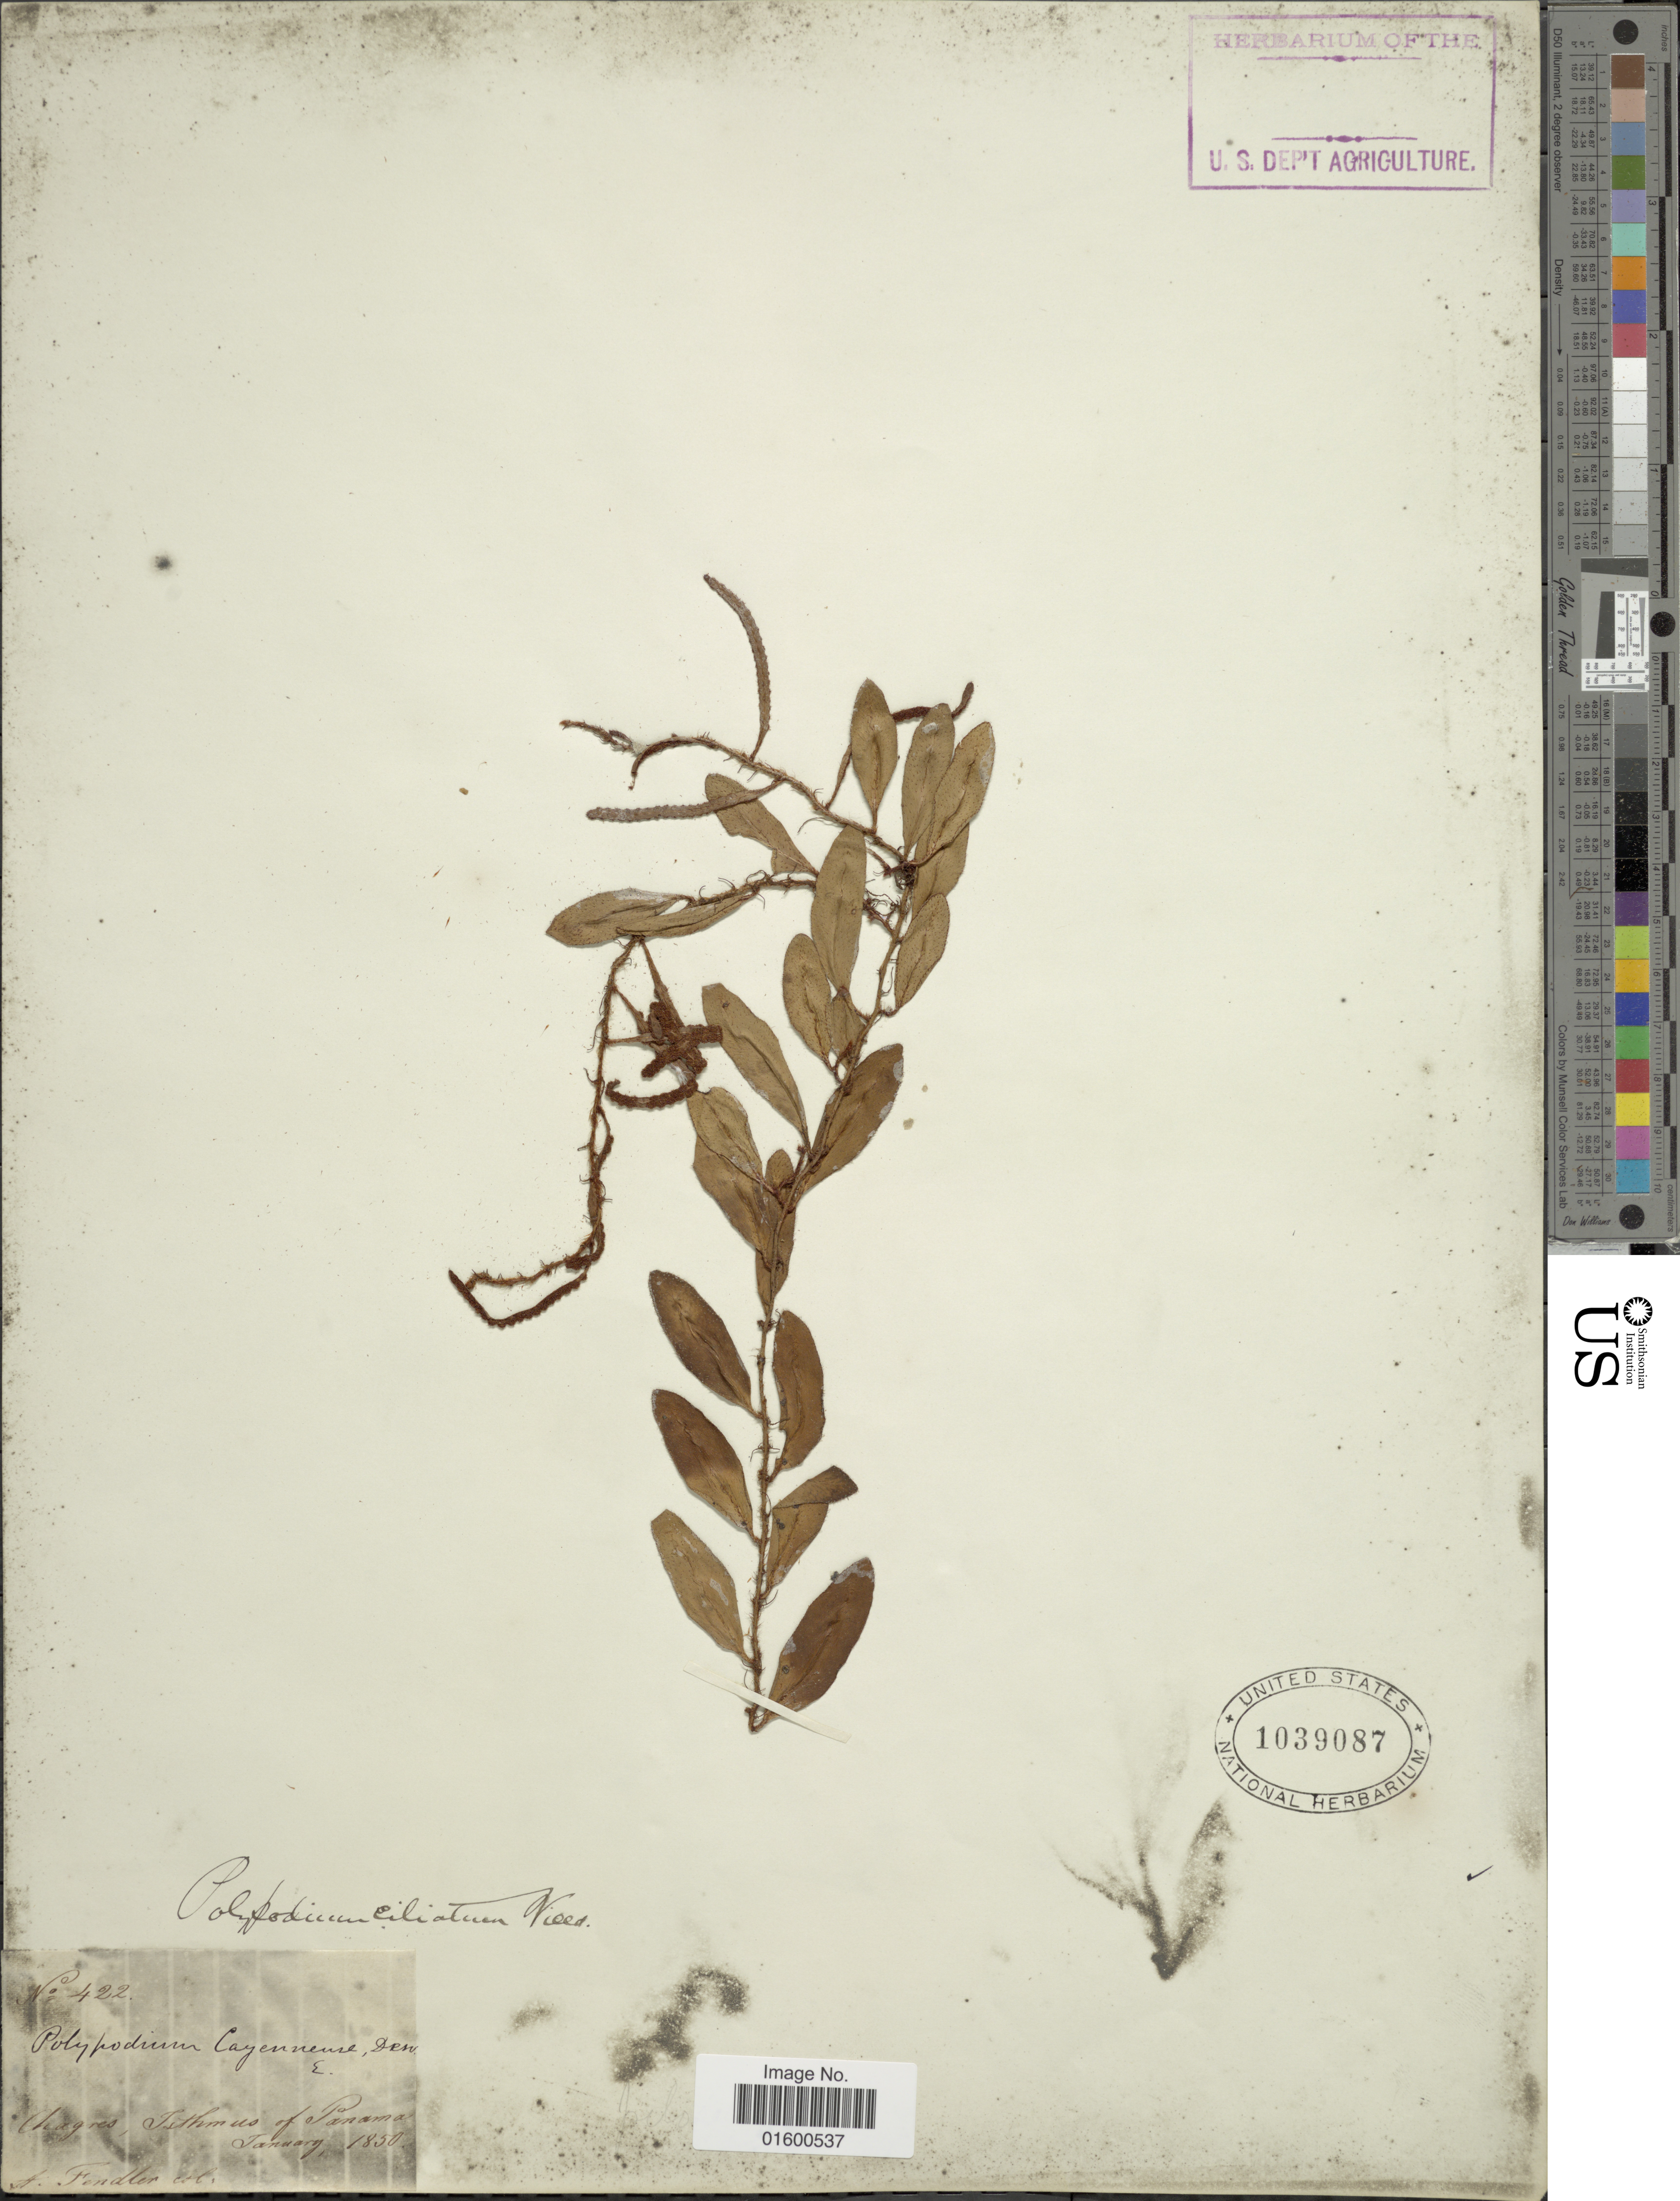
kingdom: Plantae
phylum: Tracheophyta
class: Polypodiopsida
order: Polypodiales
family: Polypodiaceae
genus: Microgramma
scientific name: Microgramma reptans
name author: (Cav.) A.R. Sm.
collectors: A. Fendler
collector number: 422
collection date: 1850-01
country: Panama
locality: Chagres, Isthmu of Panama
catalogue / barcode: US 1039087